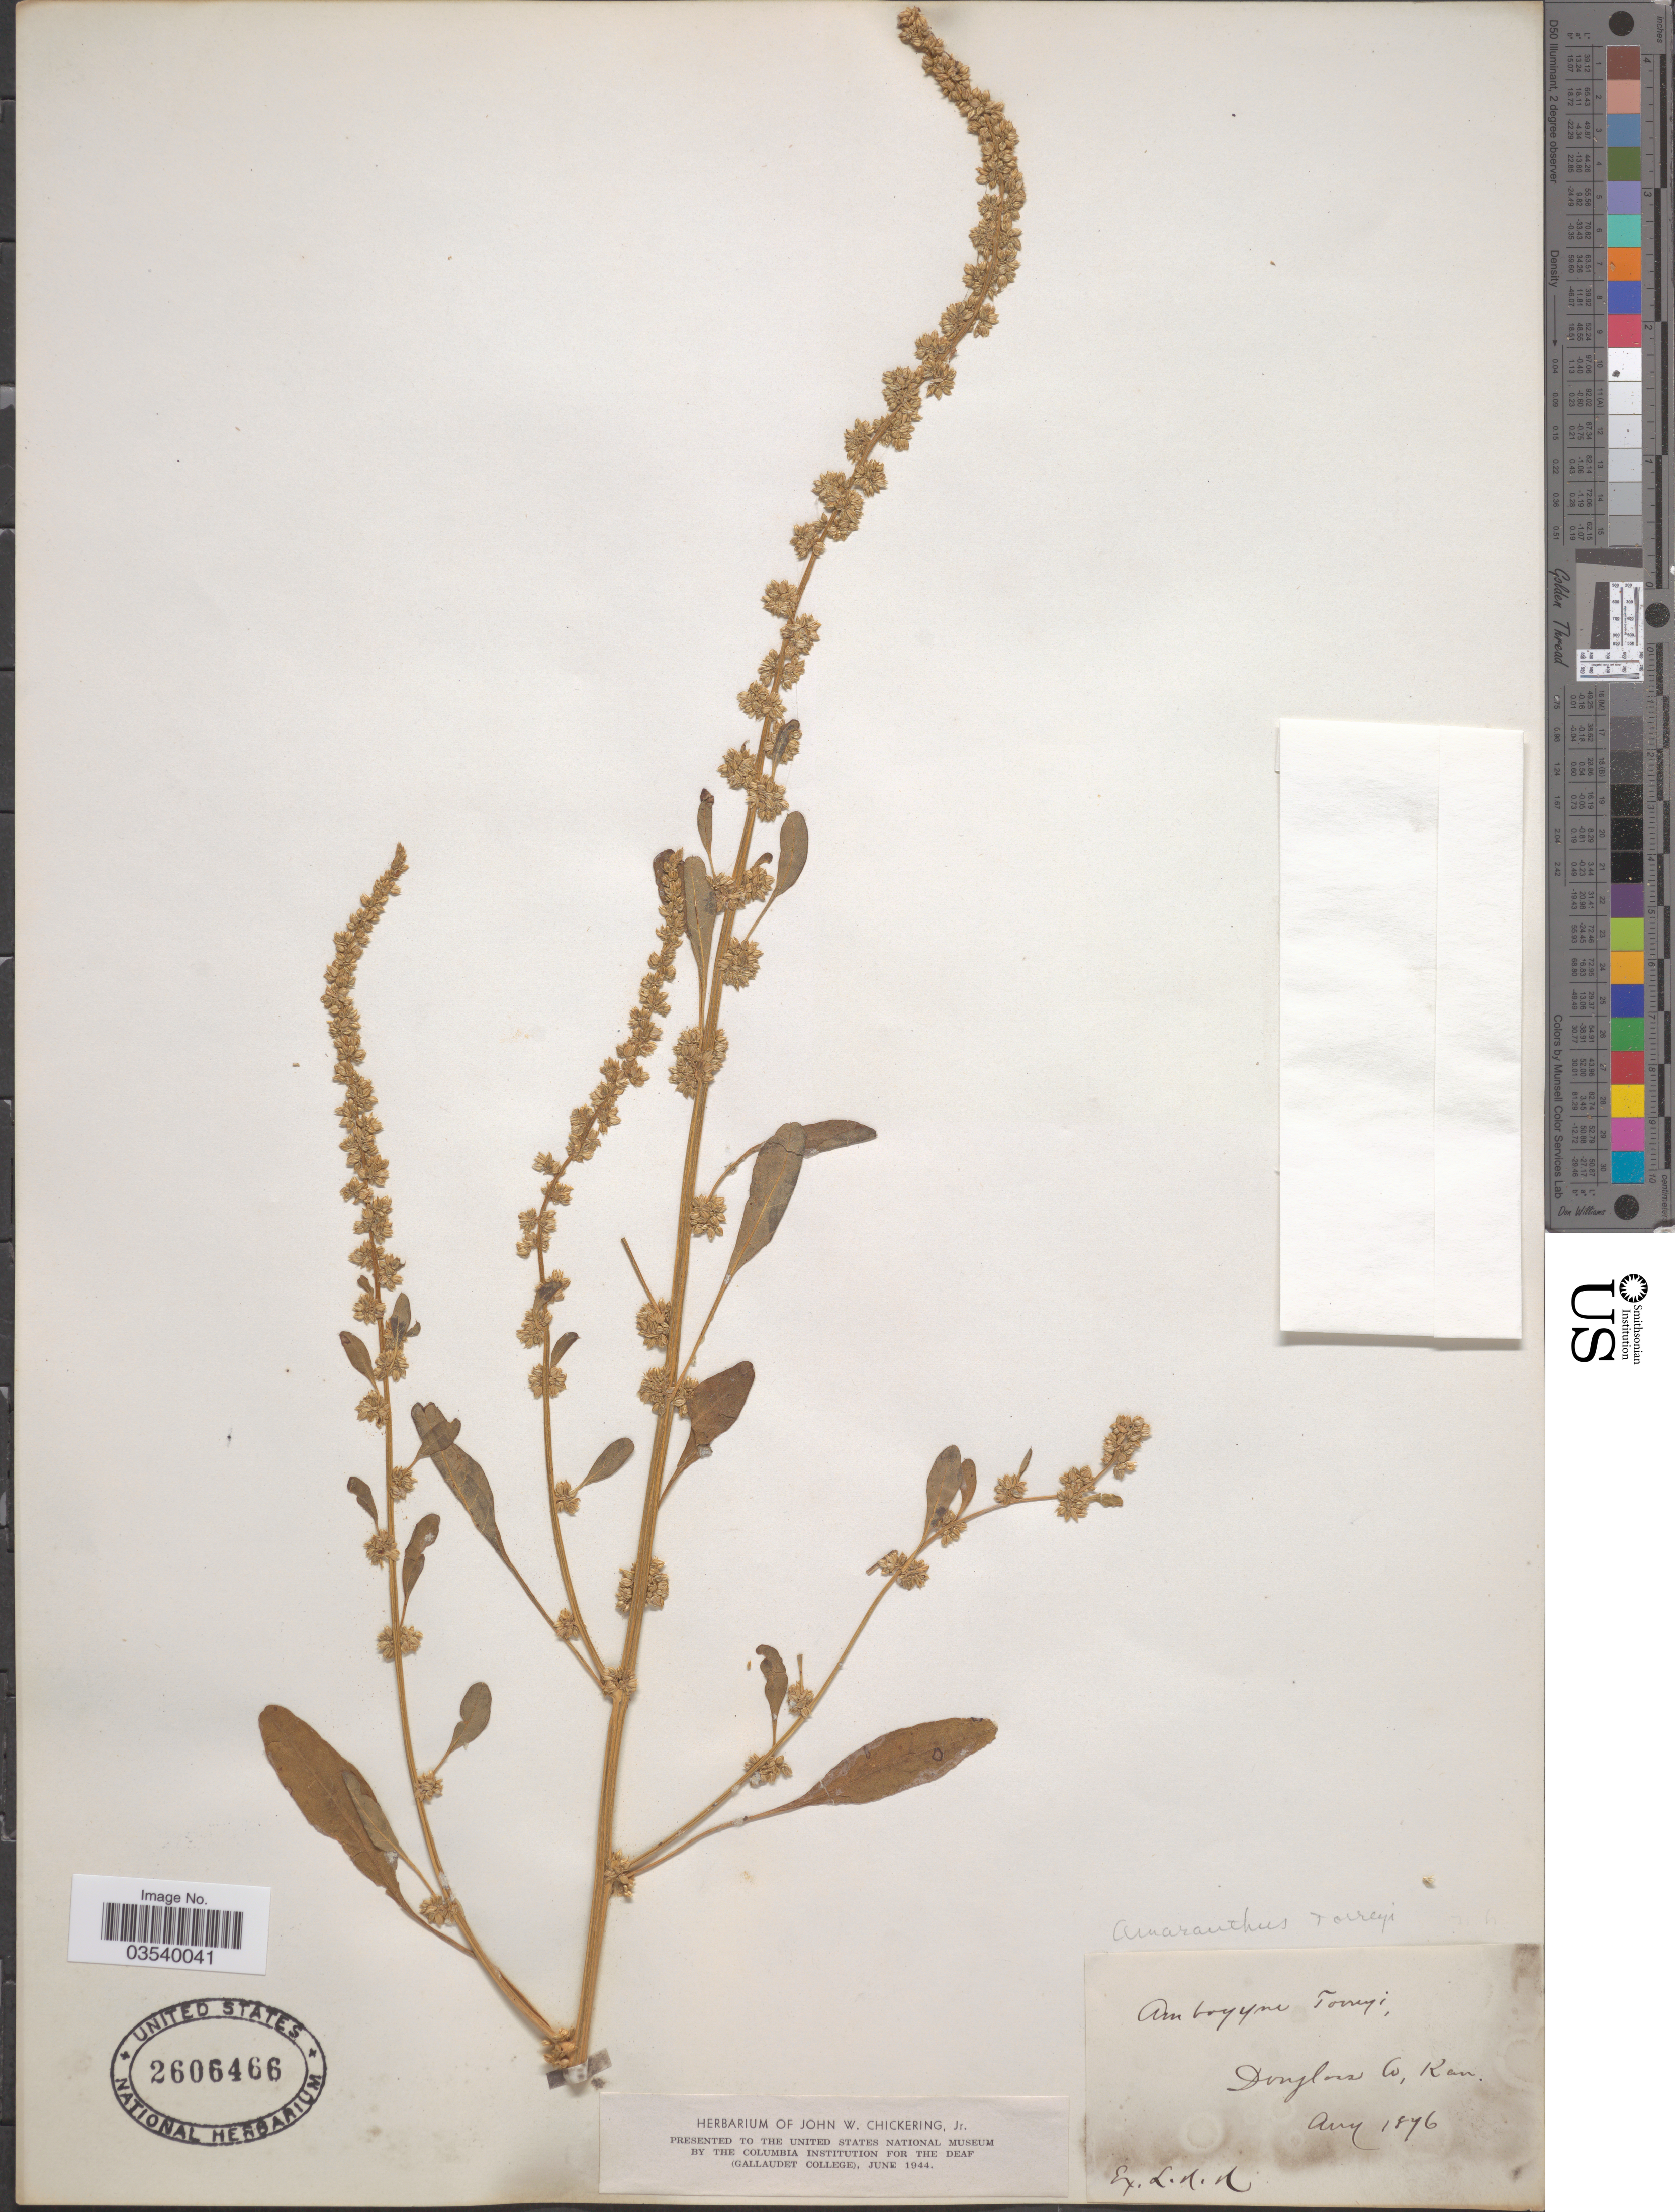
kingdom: Plantae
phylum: Tracheophyta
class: Magnoliopsida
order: Caryophyllales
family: Amaranthaceae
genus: Amaranthus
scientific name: Amaranthus arenicola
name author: I.M. Johnst.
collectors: L. Hoysradt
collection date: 1876-08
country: United States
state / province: Kansas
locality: Douglas Co.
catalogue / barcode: US 2606466